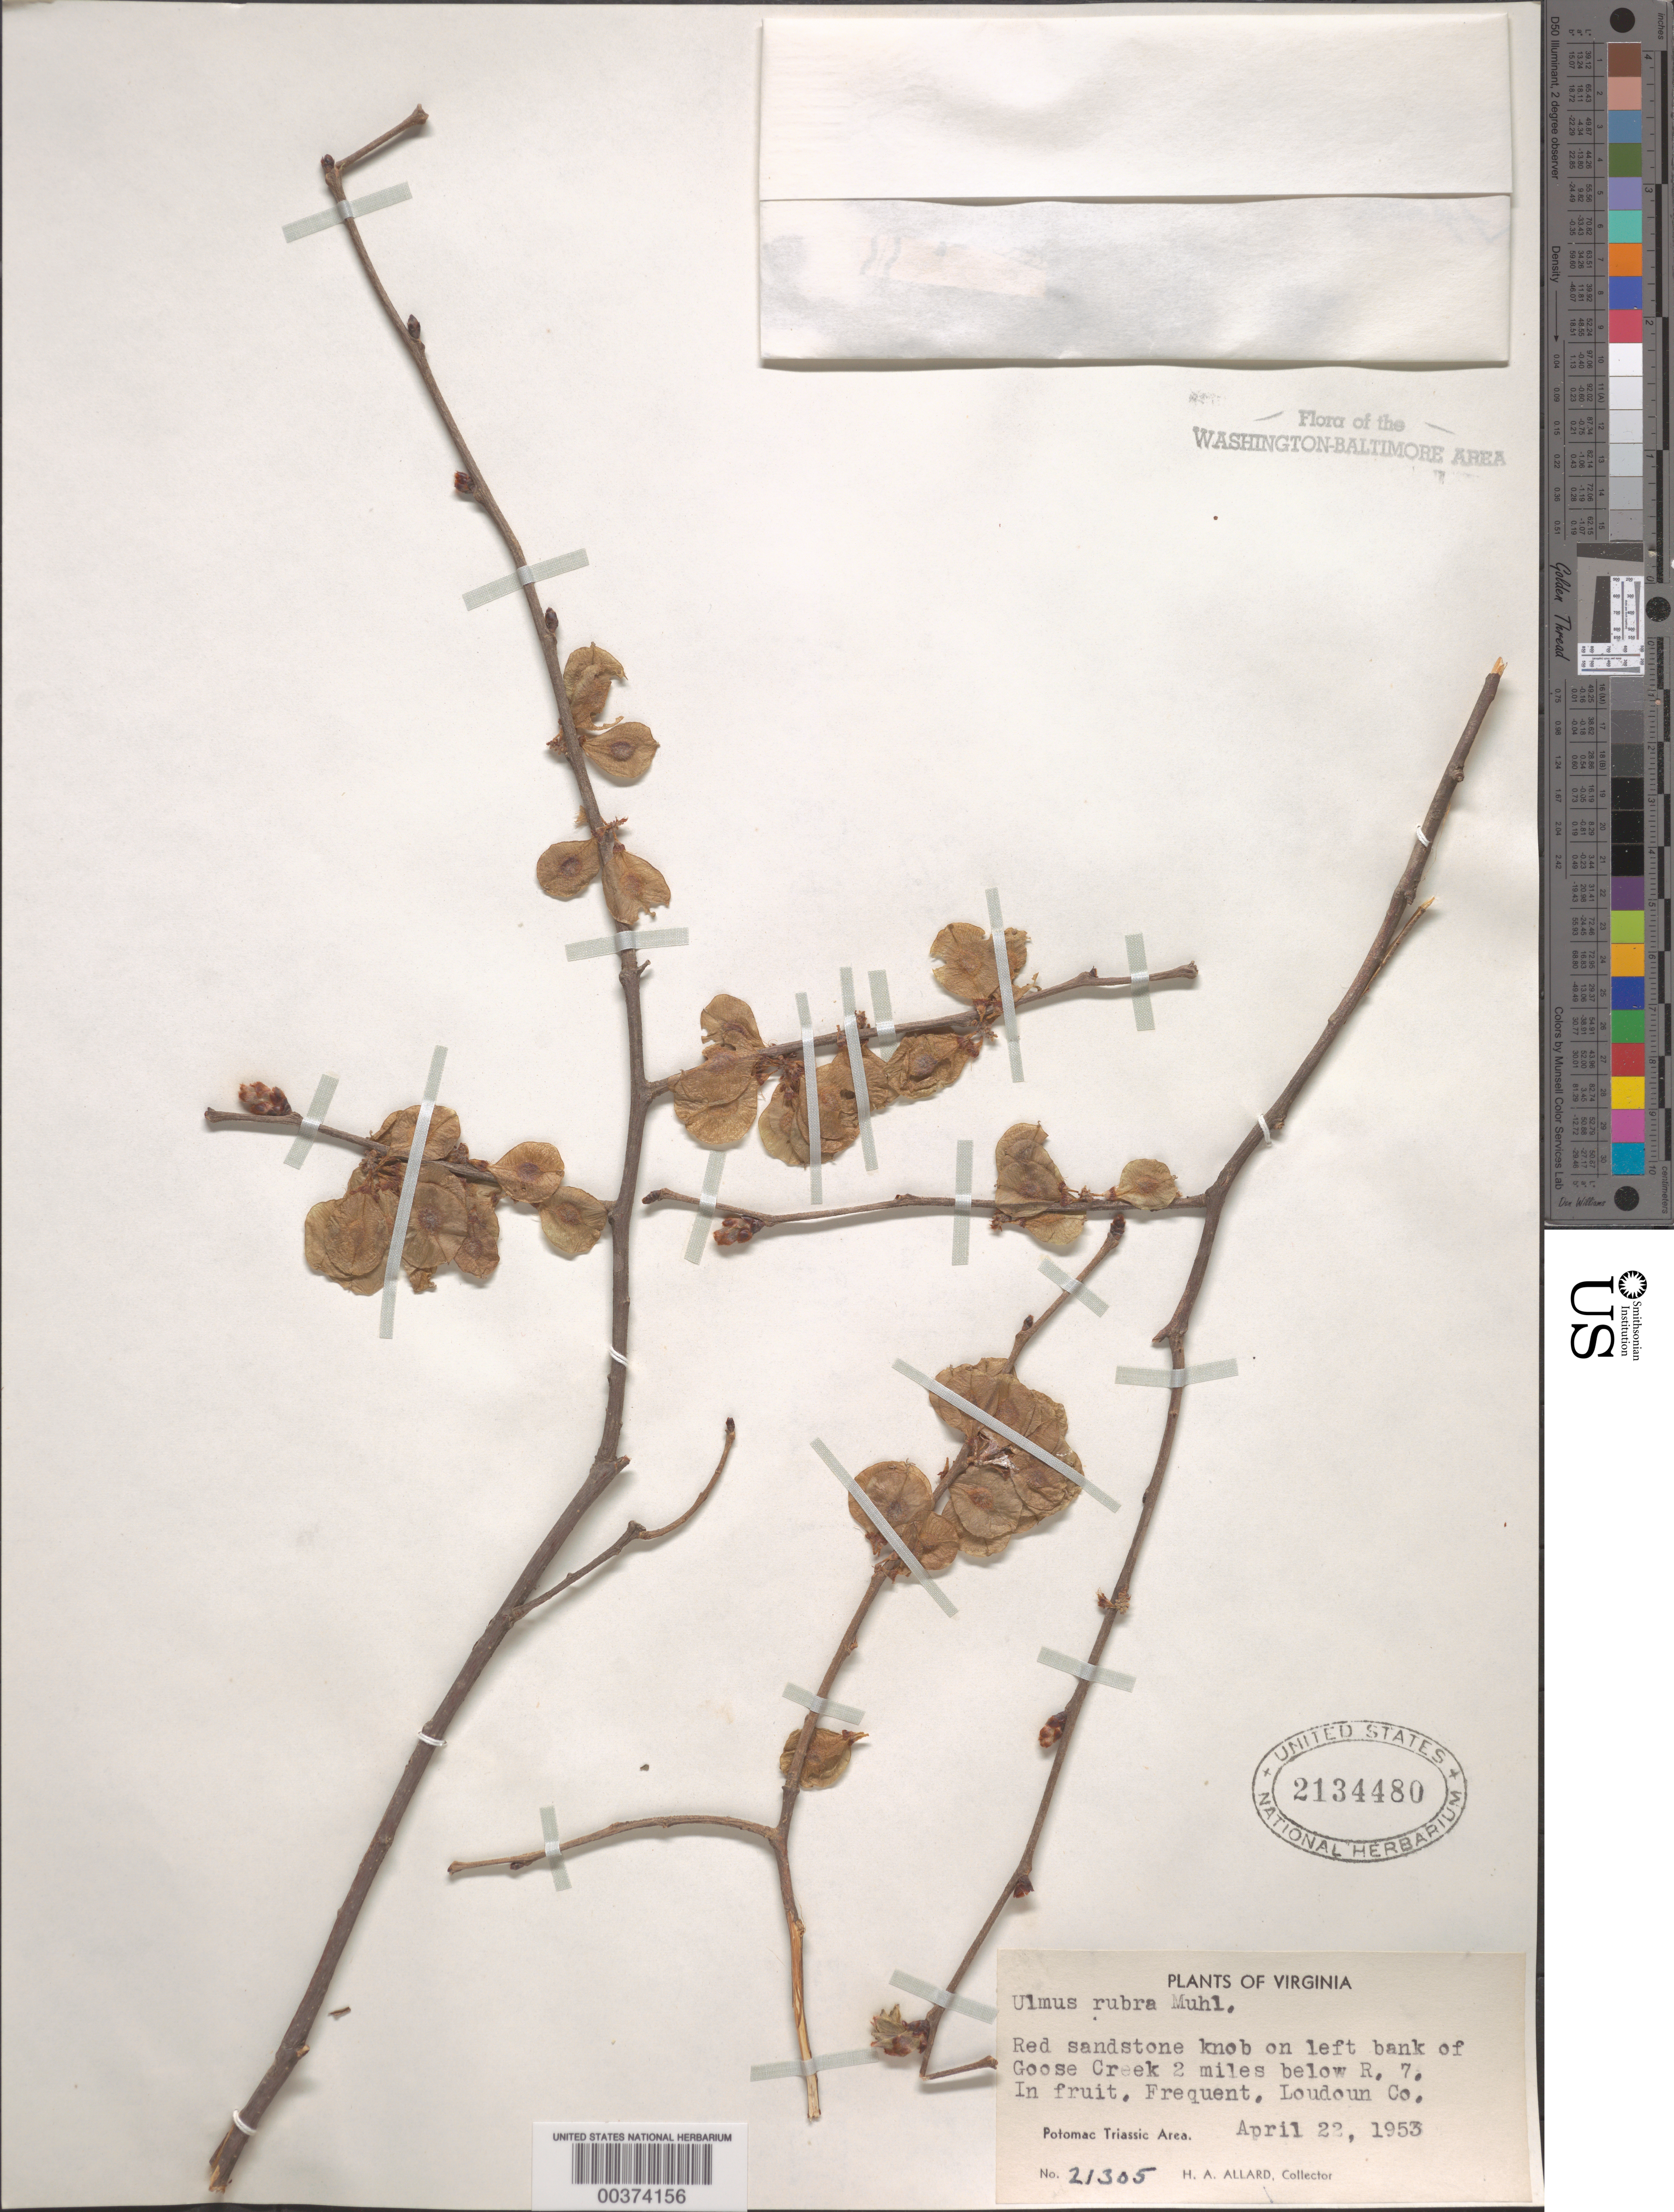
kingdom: Plantae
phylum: Tracheophyta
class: Magnoliopsida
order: Rosales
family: Ulmaceae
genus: Ulmus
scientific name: Ulmus rubra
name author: Muhl.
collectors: H. A. Allard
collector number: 21305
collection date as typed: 22 Apr 1953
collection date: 1953-04-22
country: United States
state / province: Virginia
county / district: Loudoun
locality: Downstream from Route 7 on Goose Creek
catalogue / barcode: US 2134480